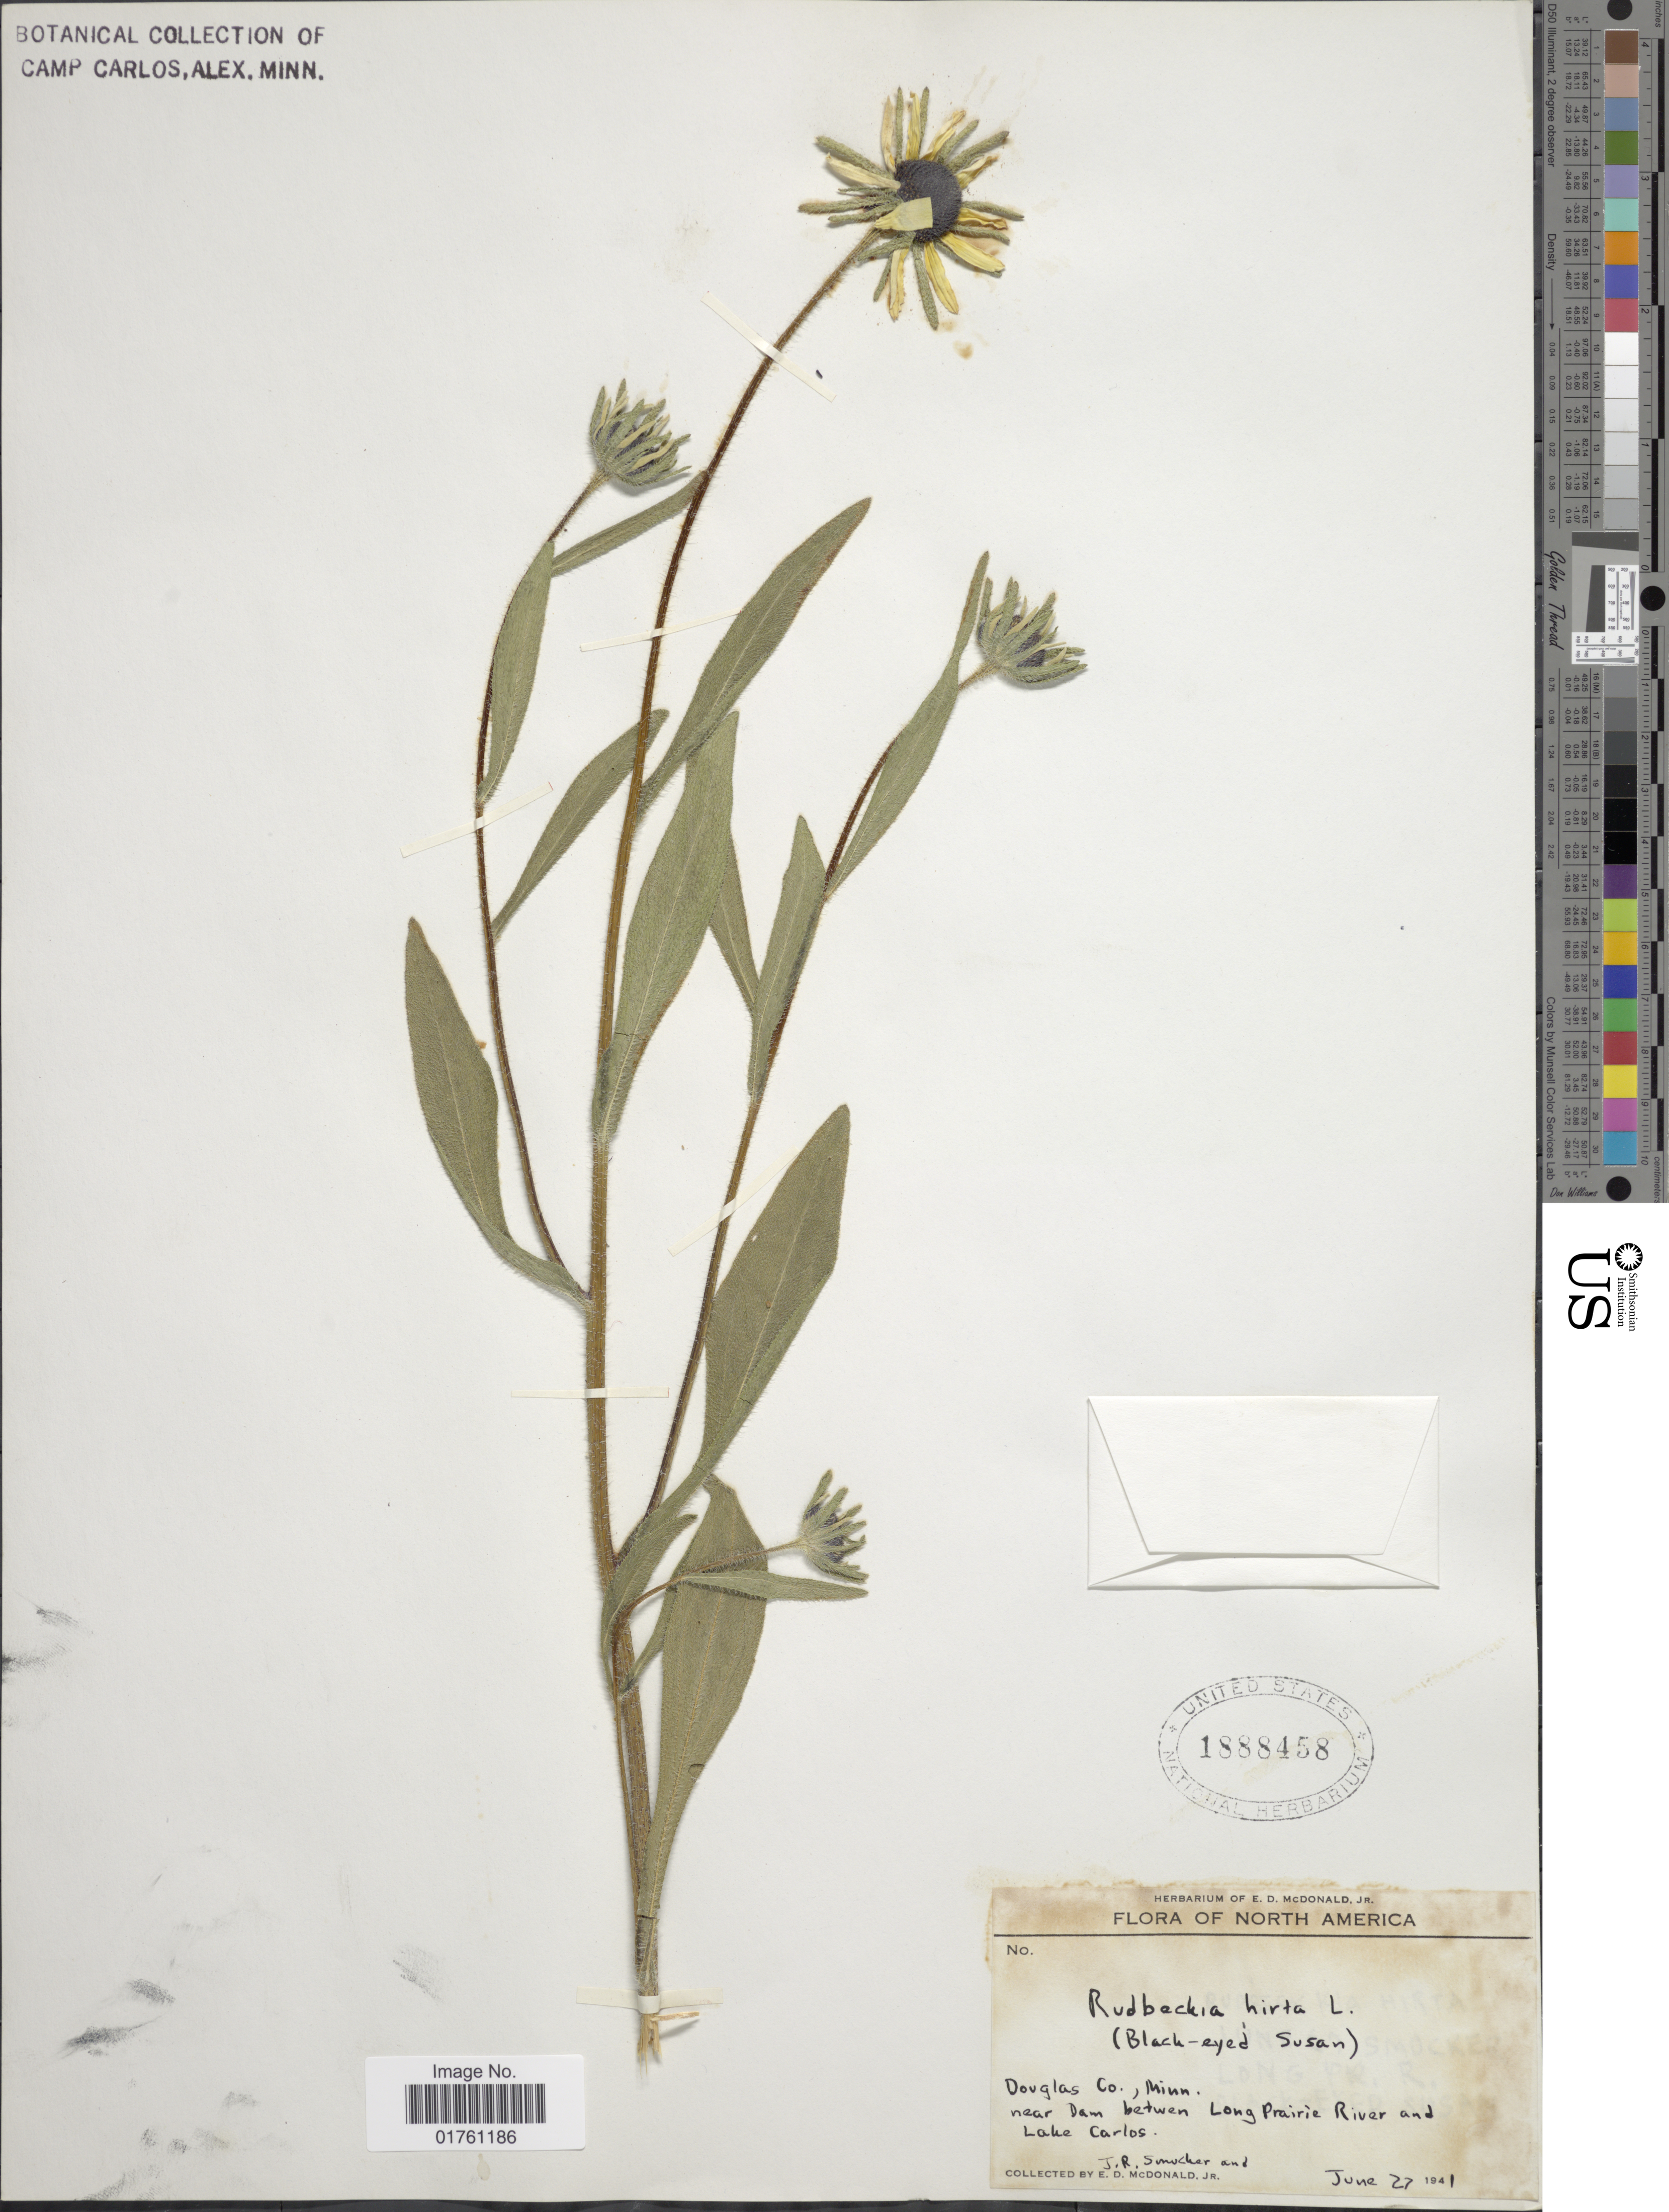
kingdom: Plantae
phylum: Tracheophyta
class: Magnoliopsida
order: Asterales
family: Asteraceae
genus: Rudbeckia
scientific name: Rudbeckia hirta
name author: L.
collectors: E. D. McDonald & J. Smocker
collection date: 1941-06-27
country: United States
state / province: Minnesota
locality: Douglas Co., Minn. near Dam between Long Prairie River and Lake Carlos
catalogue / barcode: US 1888458